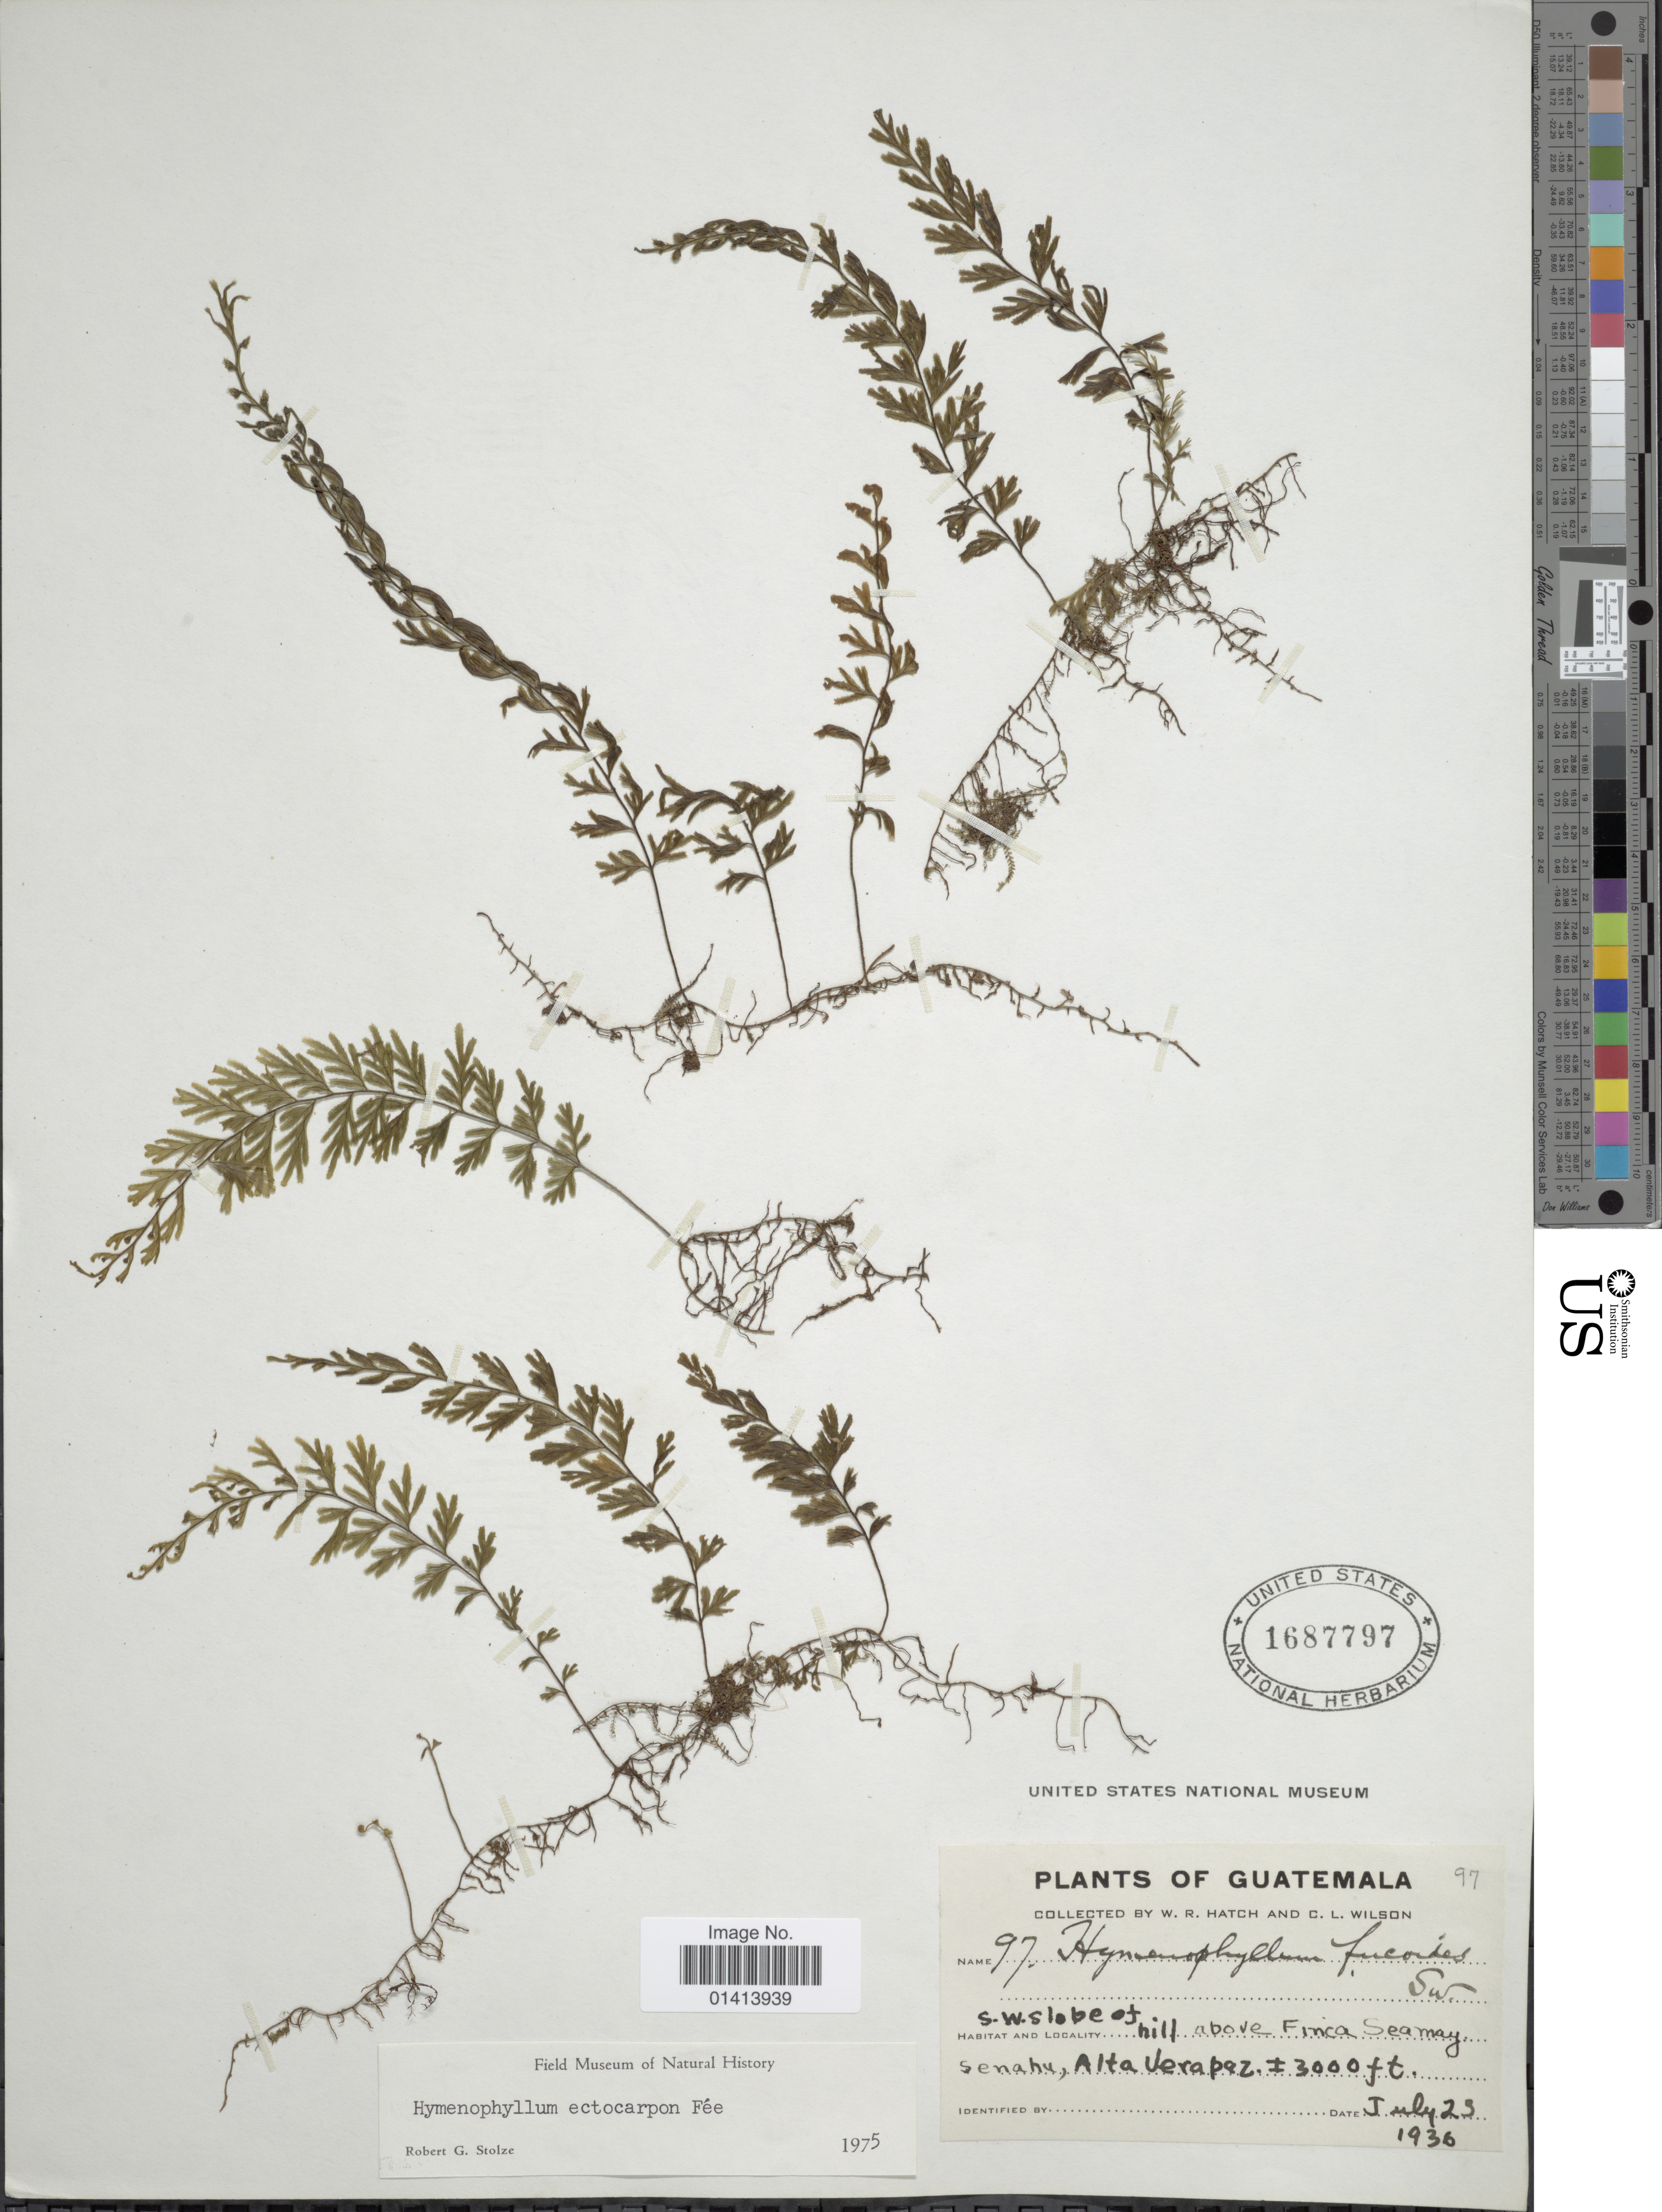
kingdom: Plantae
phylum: Tracheophyta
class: Polypodiopsida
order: Hymenophyllales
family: Hymenophyllaceae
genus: Hymenophyllum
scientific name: Hymenophyllum ectocarpon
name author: Fée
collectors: W. Hatch & C. L. Wilson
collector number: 97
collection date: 1936-07-23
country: Guatemala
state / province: Alta Verapaz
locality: S.w. slope of hill above Finca Seamay senahu.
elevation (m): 914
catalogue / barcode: US 1687797